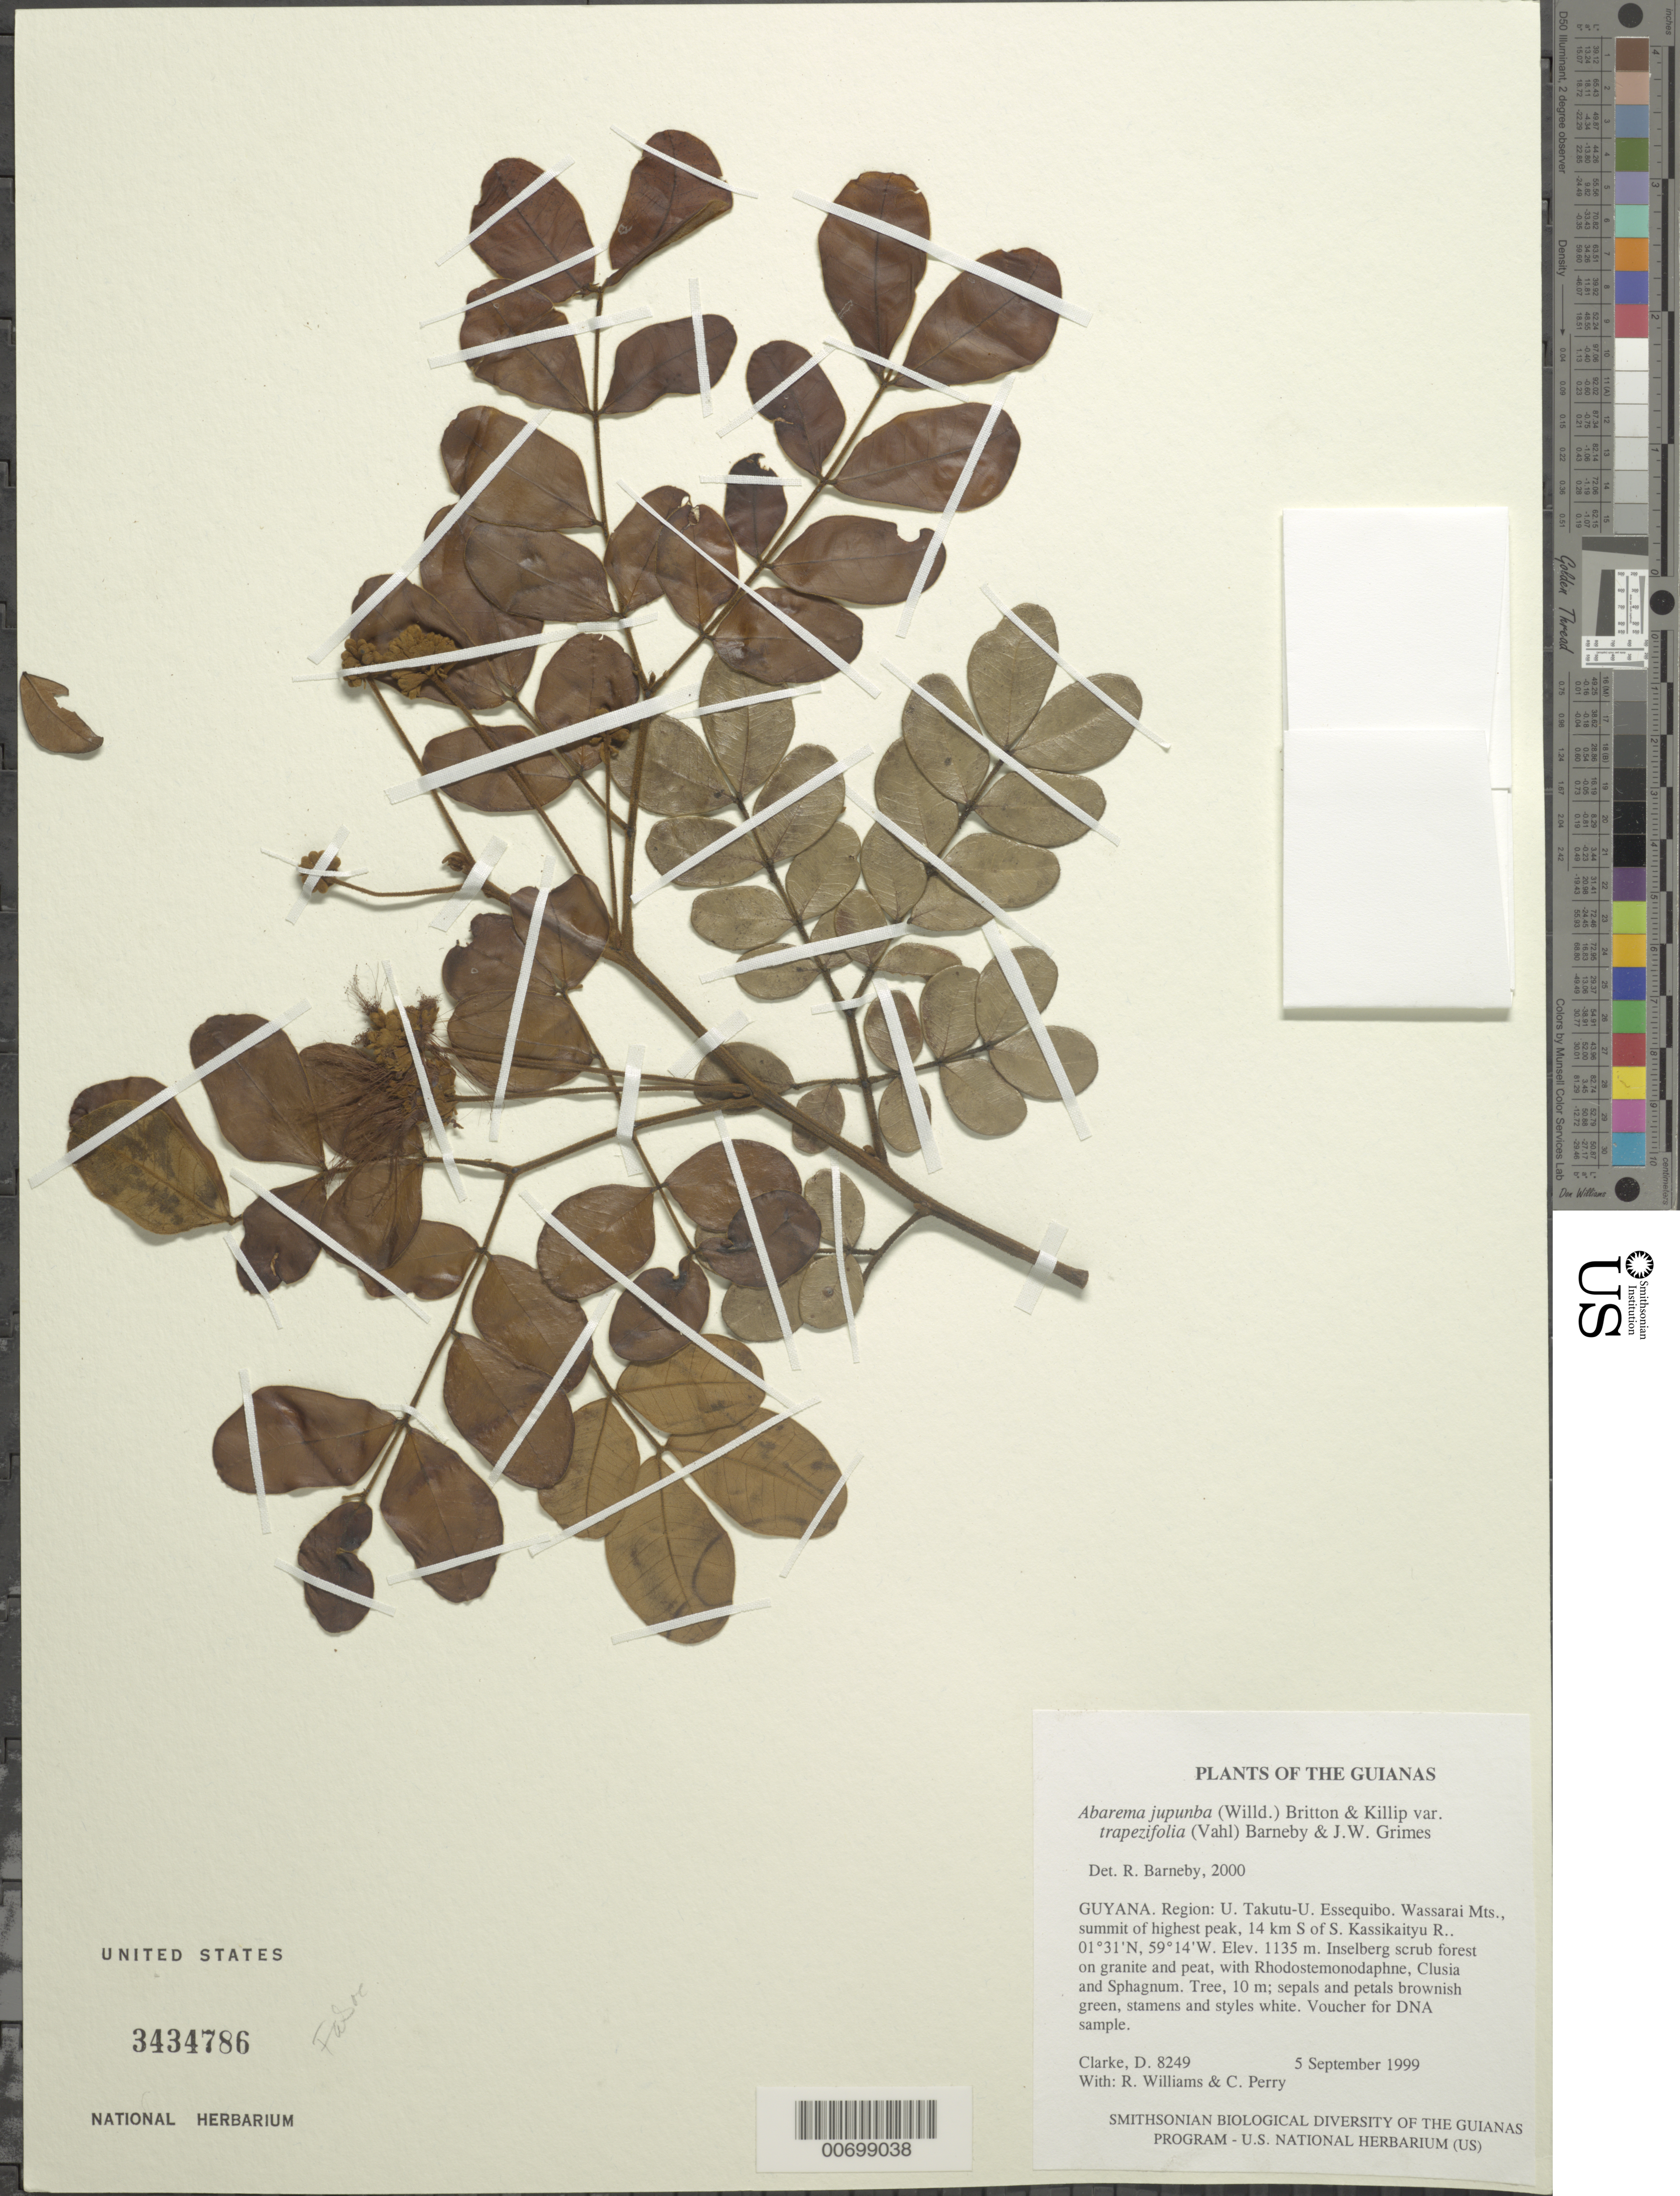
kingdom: Plantae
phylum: Tracheophyta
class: Magnoliopsida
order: Fabales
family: Fabaceae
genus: Abarema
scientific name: Abarema jupunba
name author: (Willd.) Britton & Killip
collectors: H. D. Clarke, R. Williams & C. Perry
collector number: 8249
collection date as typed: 5 September 1999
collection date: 1999-09-05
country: Guyana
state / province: U. Takutu-U. Essequibo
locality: Wassarai Mts., summit of highest peak, 14 km S of S. Kassikaityu R.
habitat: Inselberg scrub forest on granite and peat, with Rhodostemonodaphne, Clusia and Sphagnum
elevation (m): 1135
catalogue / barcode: US 3434786